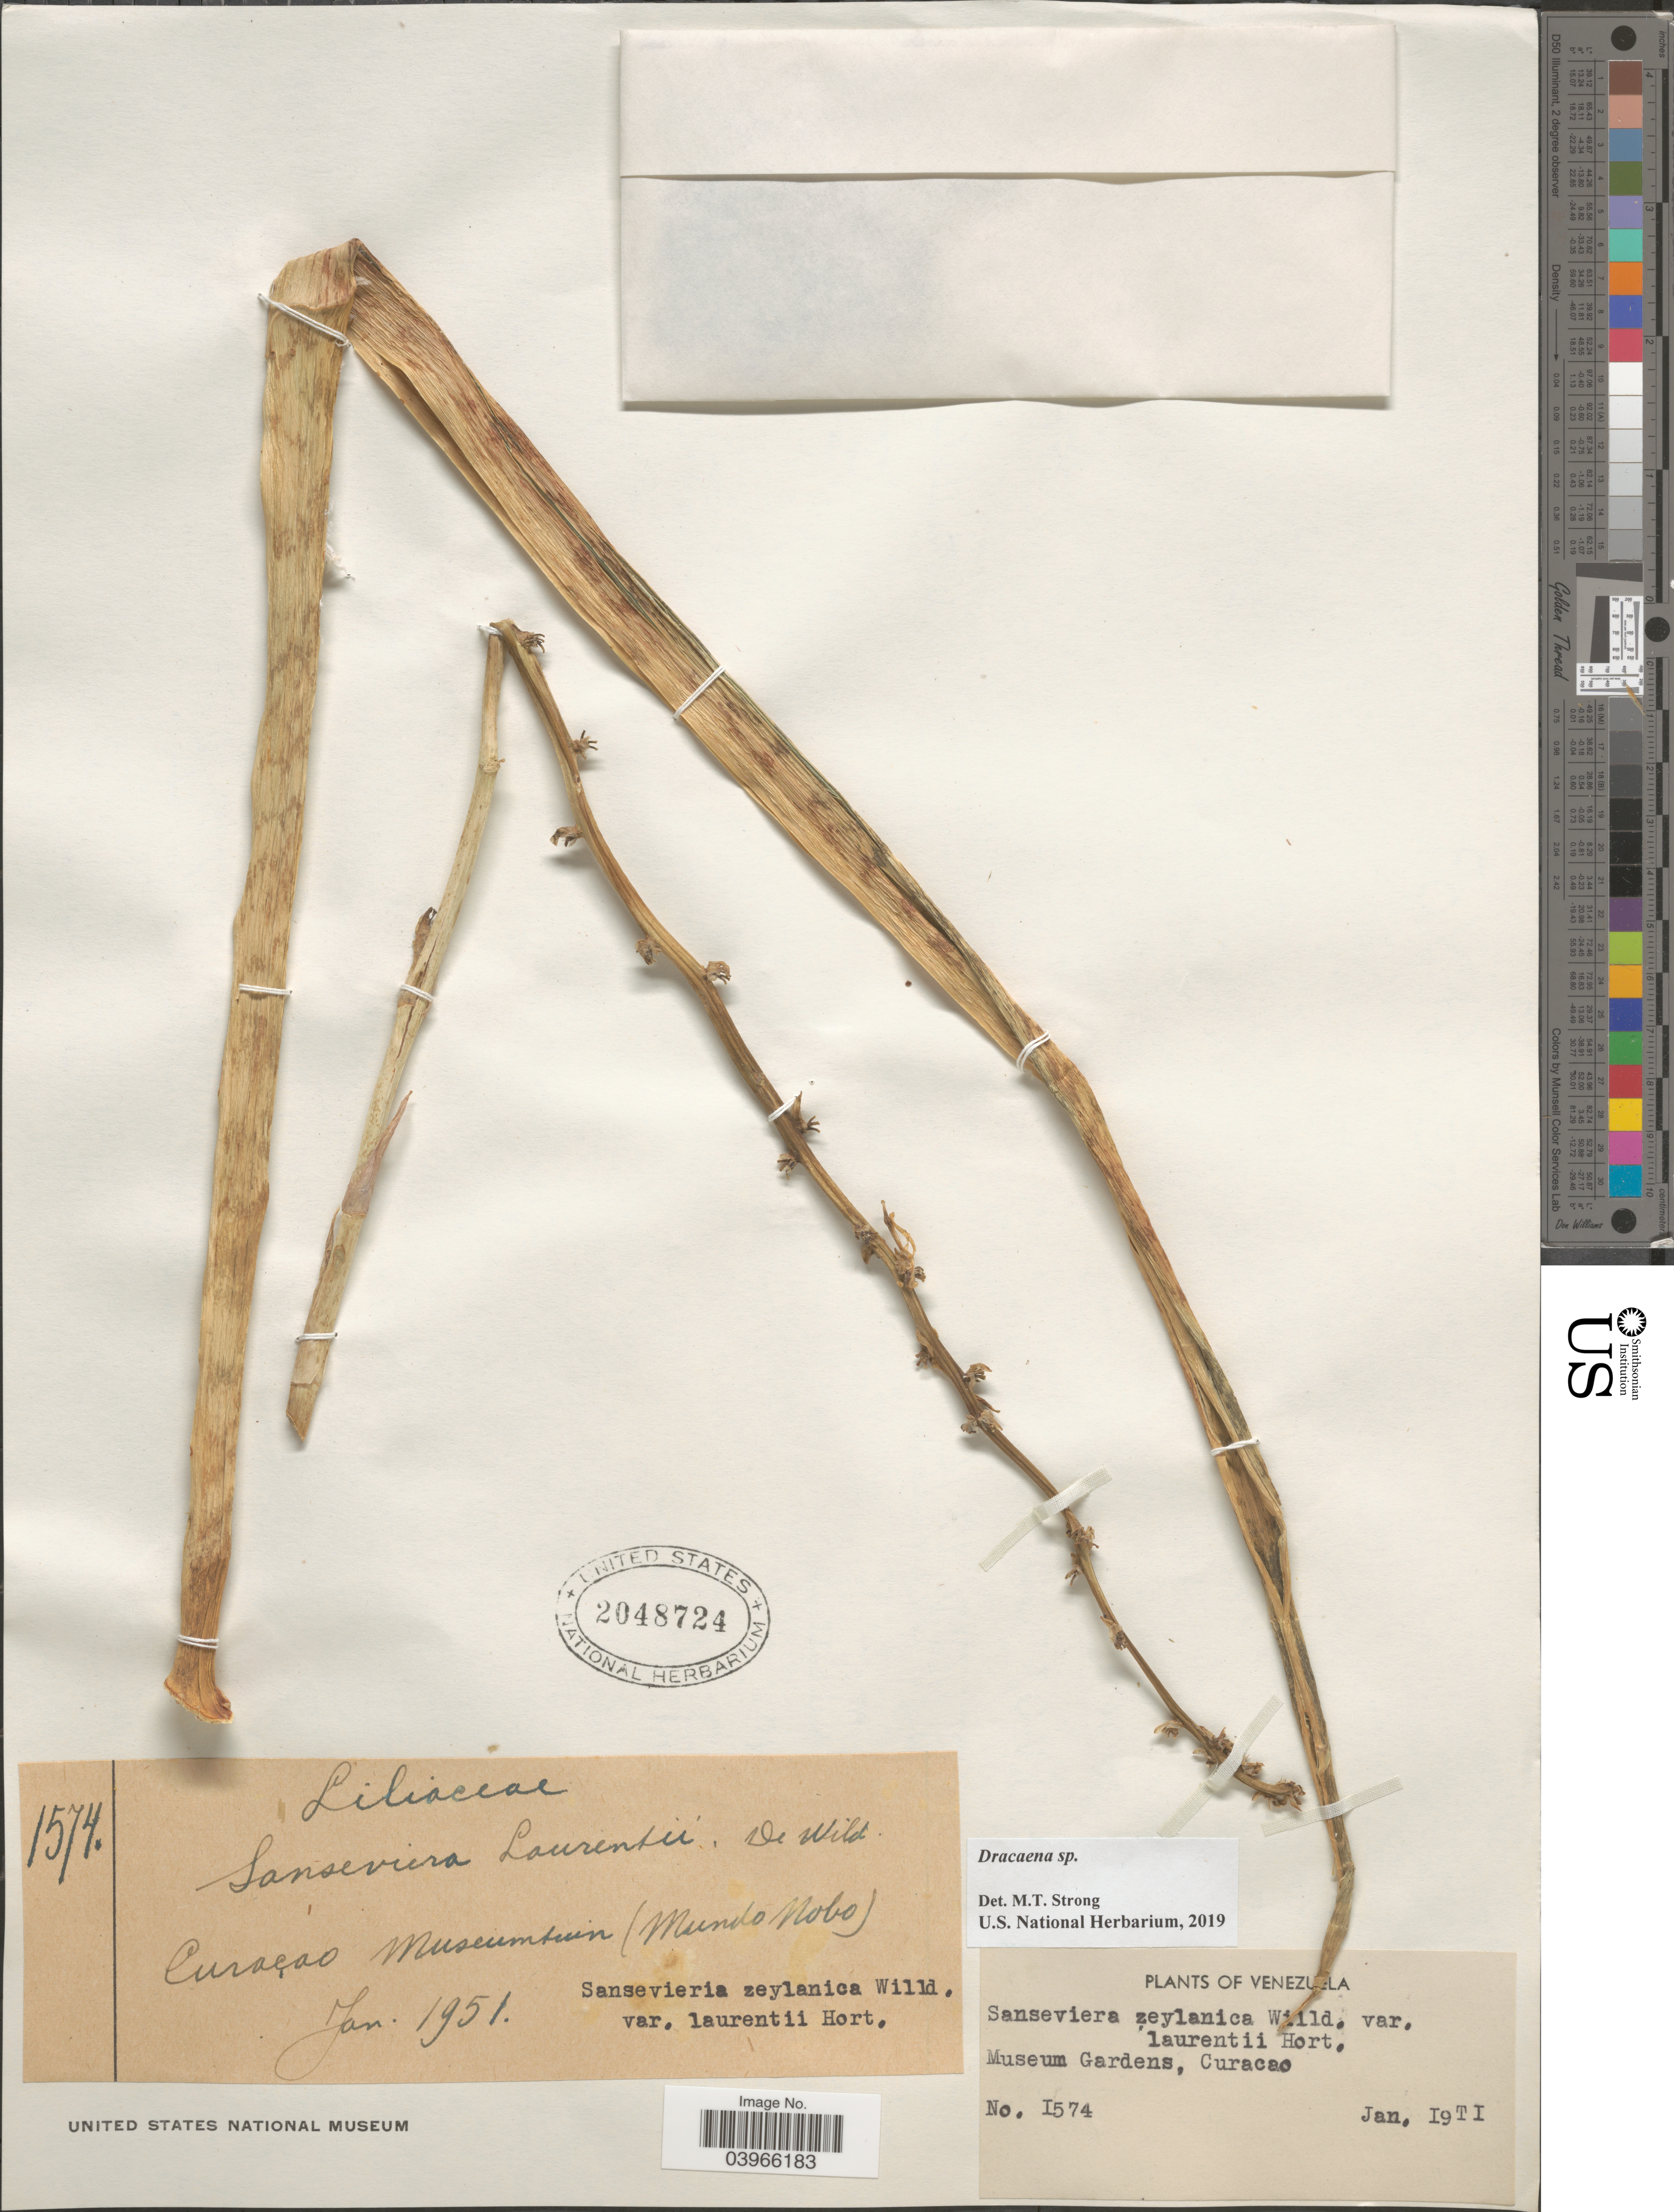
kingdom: Plantae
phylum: Tracheophyta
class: Liliopsida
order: Asparagales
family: Asparagaceae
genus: Dracaena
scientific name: Dracaena sp.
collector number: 1574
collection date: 1951-01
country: Curaçao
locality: Curaçao Museumtuin (Mundo Nobo).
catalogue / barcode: US 2048724